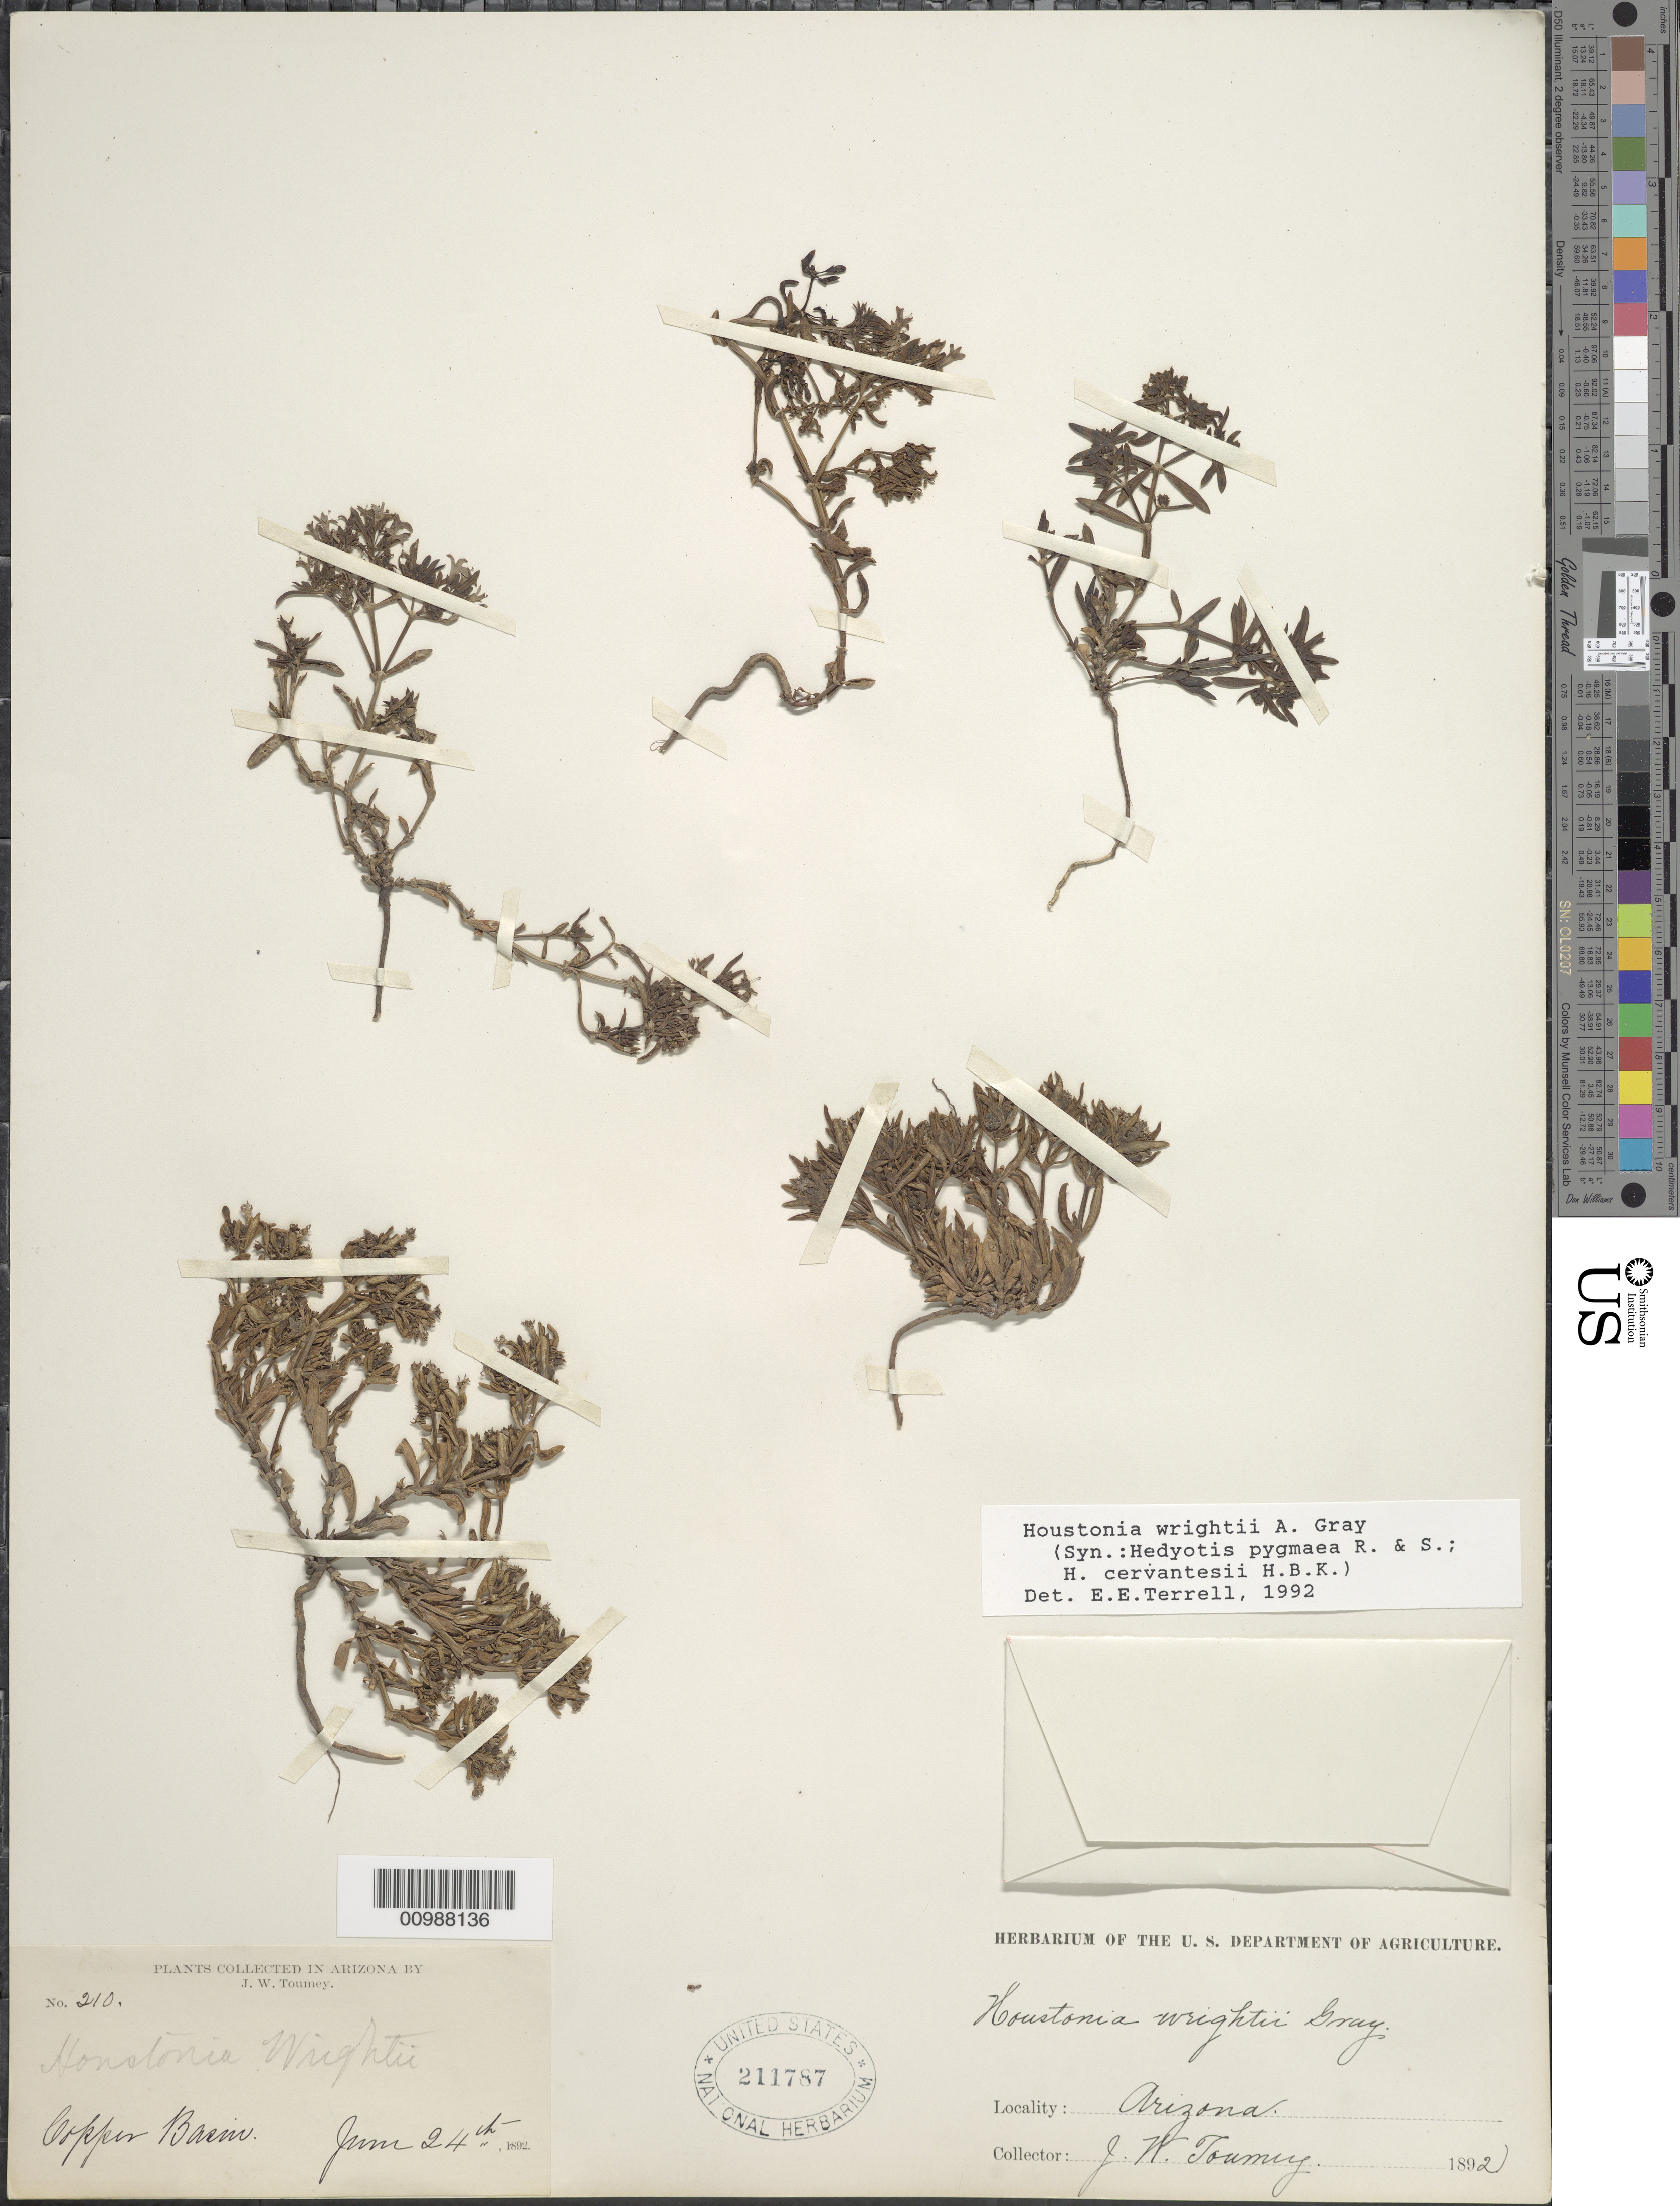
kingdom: Plantae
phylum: Tracheophyta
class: Magnoliopsida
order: Gentianales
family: Rubiaceae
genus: Houstonia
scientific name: Houstonia wrightii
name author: (A. Gray) A. Gray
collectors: J. W. Toumey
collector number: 210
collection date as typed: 24 Jun 1892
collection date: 1892-06-24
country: United States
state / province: Arizona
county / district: Yavapai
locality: Copper Basin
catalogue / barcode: US 211787